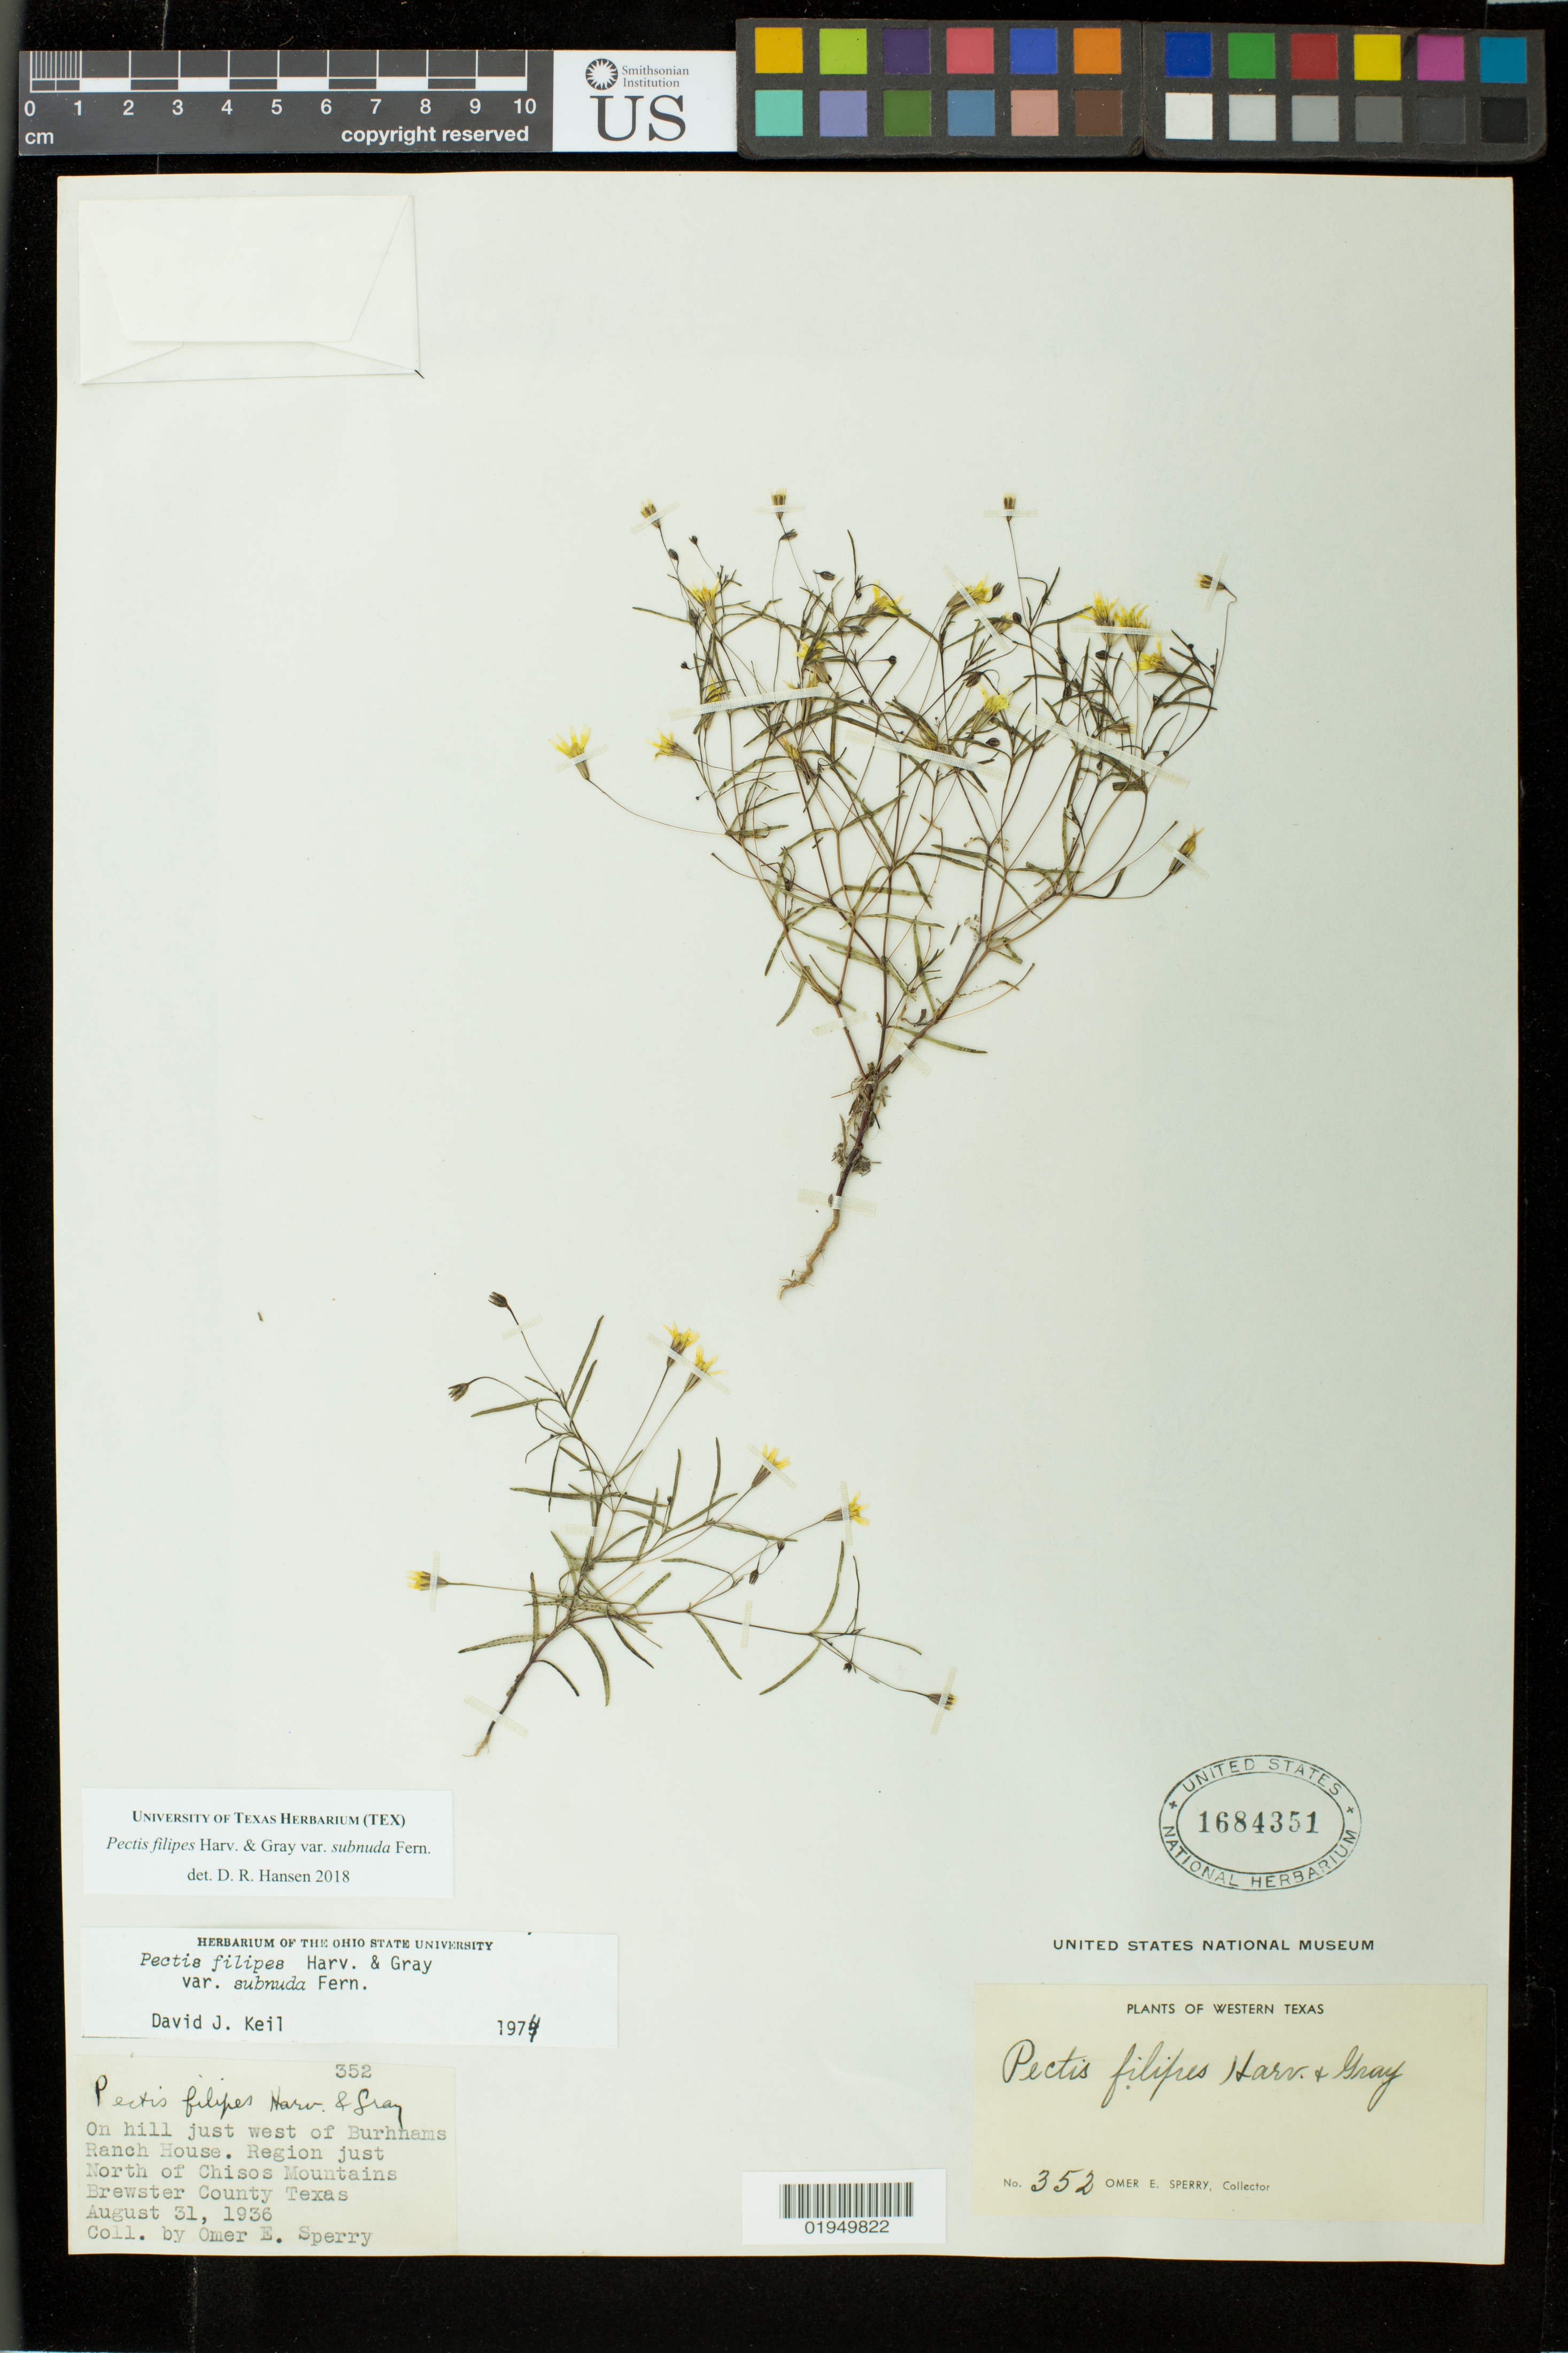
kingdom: Plantae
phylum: Tracheophyta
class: Magnoliopsida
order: Asterales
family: Asteraceae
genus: Pectis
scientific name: Pectis filipes var. subnuda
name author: Fernald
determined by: Hansen, D. R.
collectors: O. E. Sperry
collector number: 352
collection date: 1936-08-31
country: United States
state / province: Texas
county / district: Brewster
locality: On hill just west of Burhnams Ranch House. Region just North of Chisos Mountains.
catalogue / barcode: US 1684351